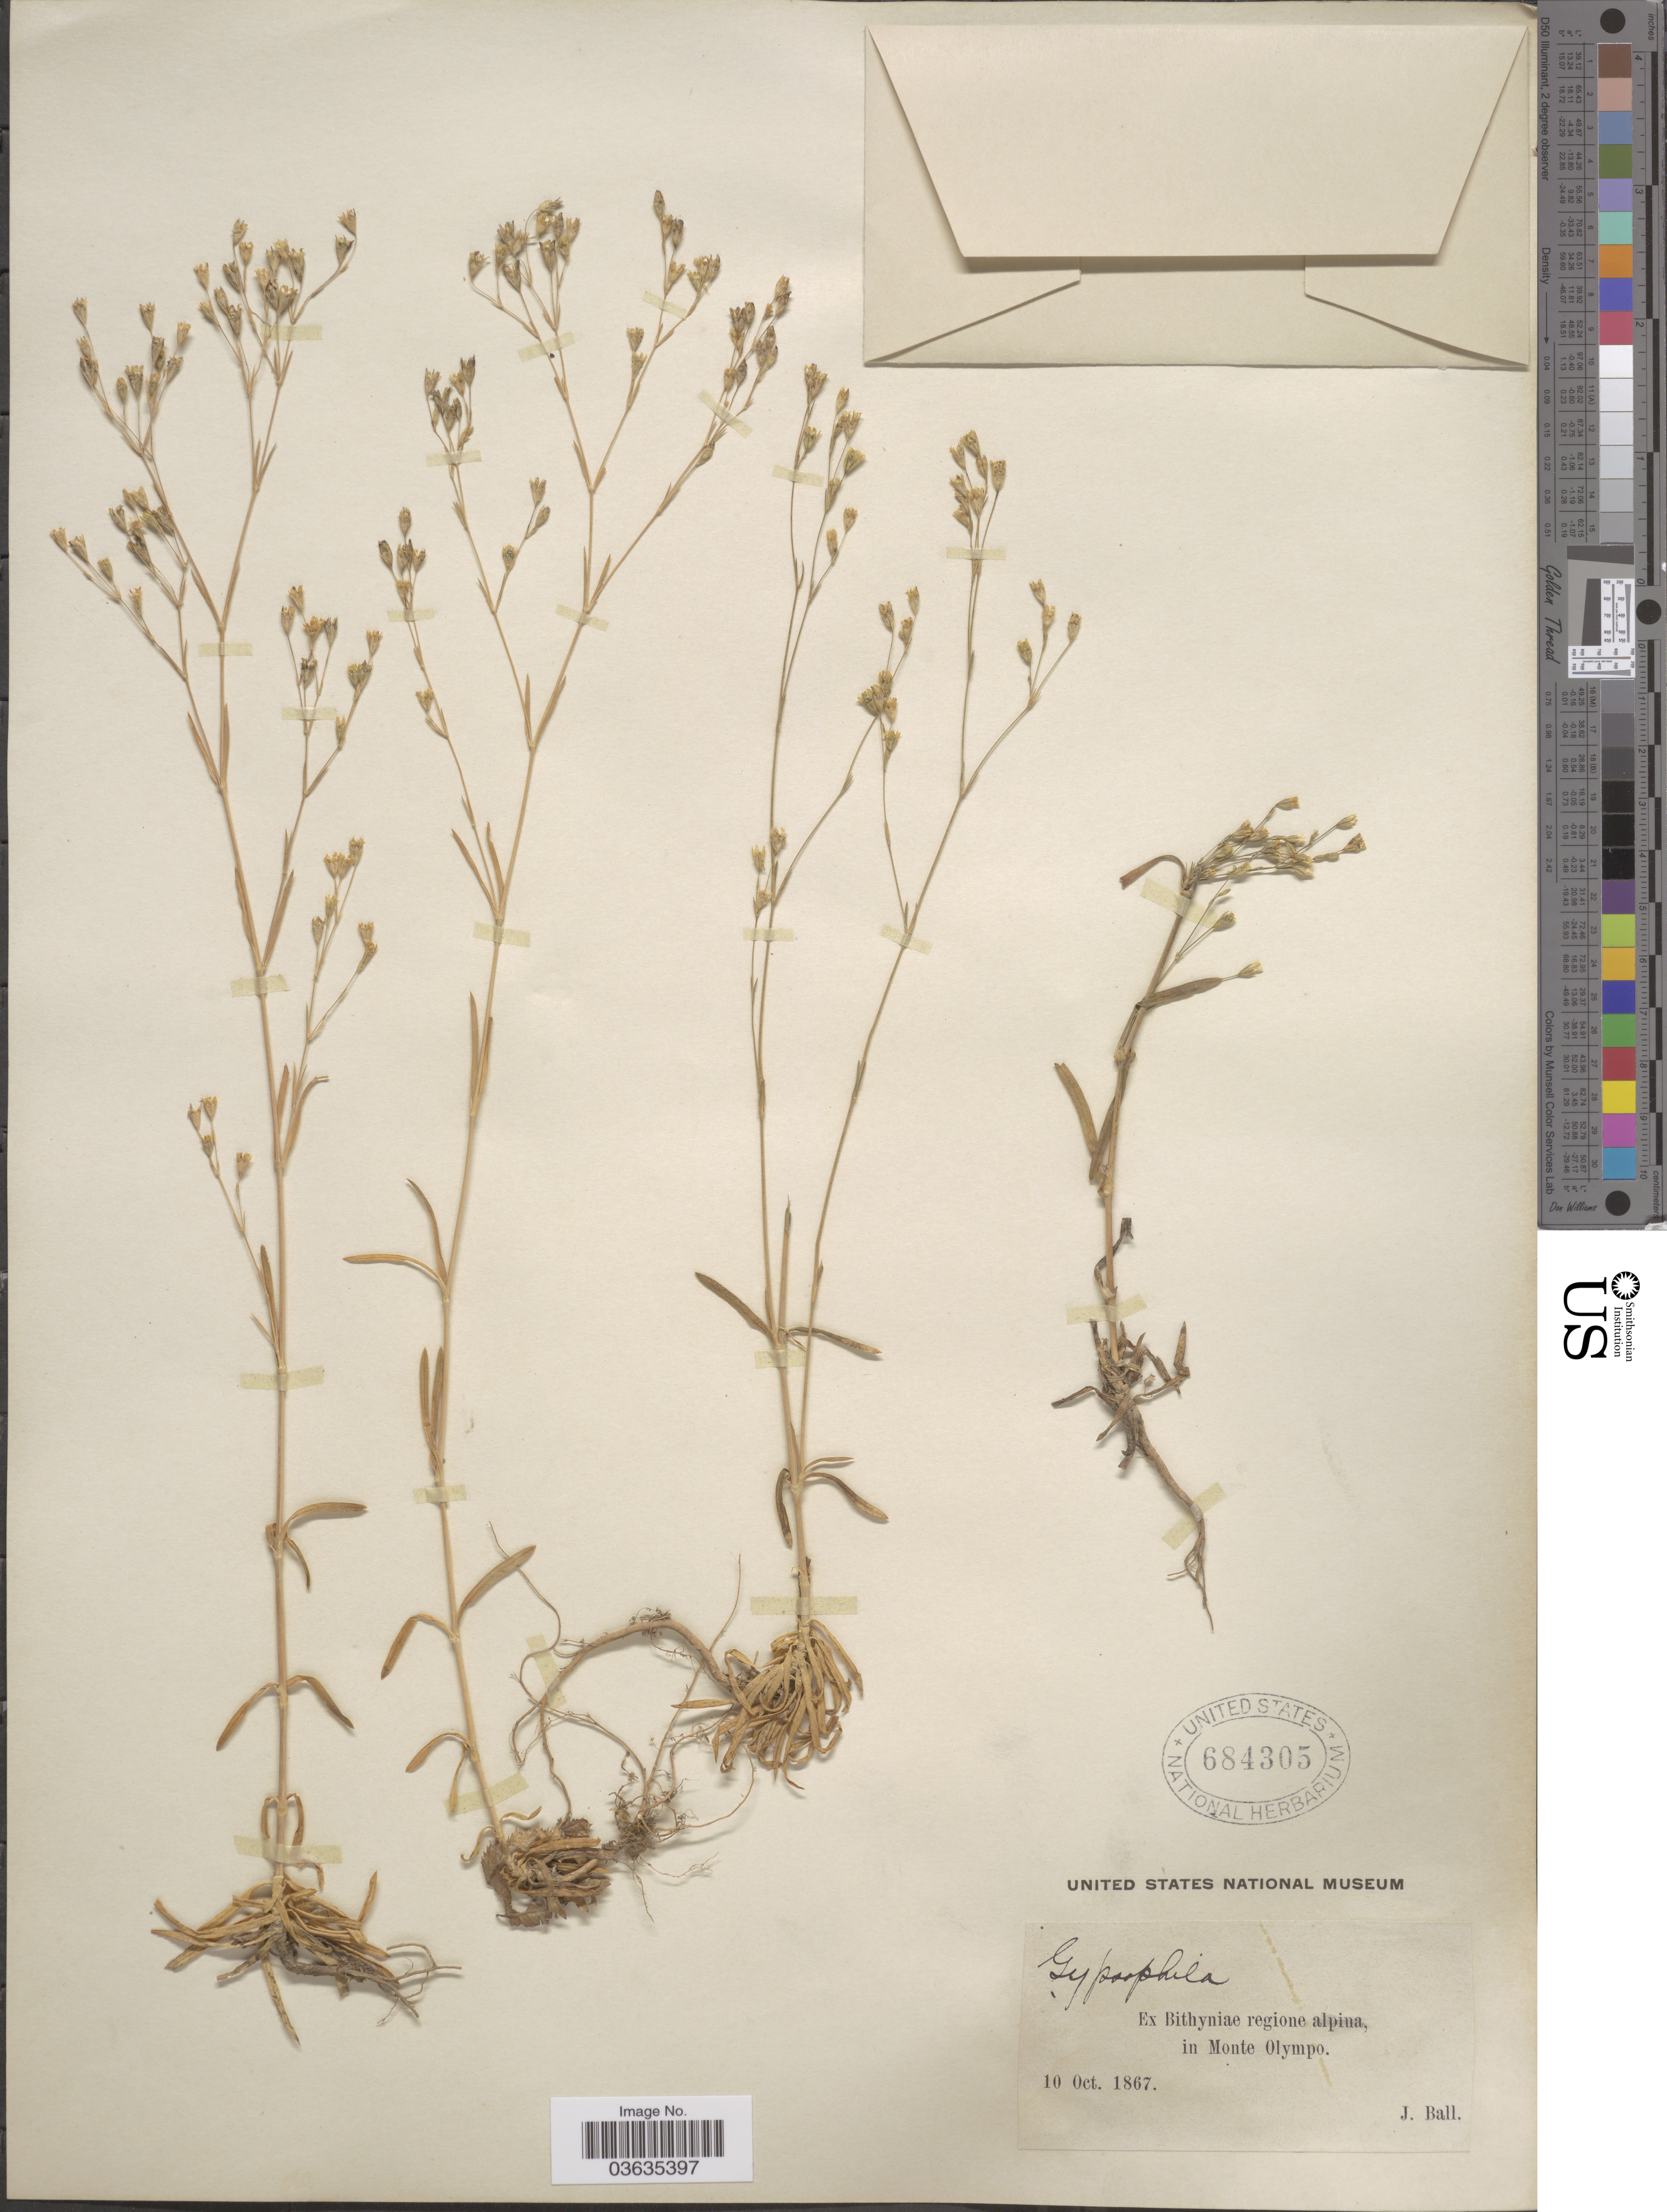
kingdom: Plantae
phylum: Tracheophyta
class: Magnoliopsida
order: Caryophyllales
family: Caryophyllaceae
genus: Gypsophila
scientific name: Gypsophila sp.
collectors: J. Ball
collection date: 1867-10-10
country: Turkey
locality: Ex Bithyniae regione alpina, in Monte Olympo.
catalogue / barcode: US 684305